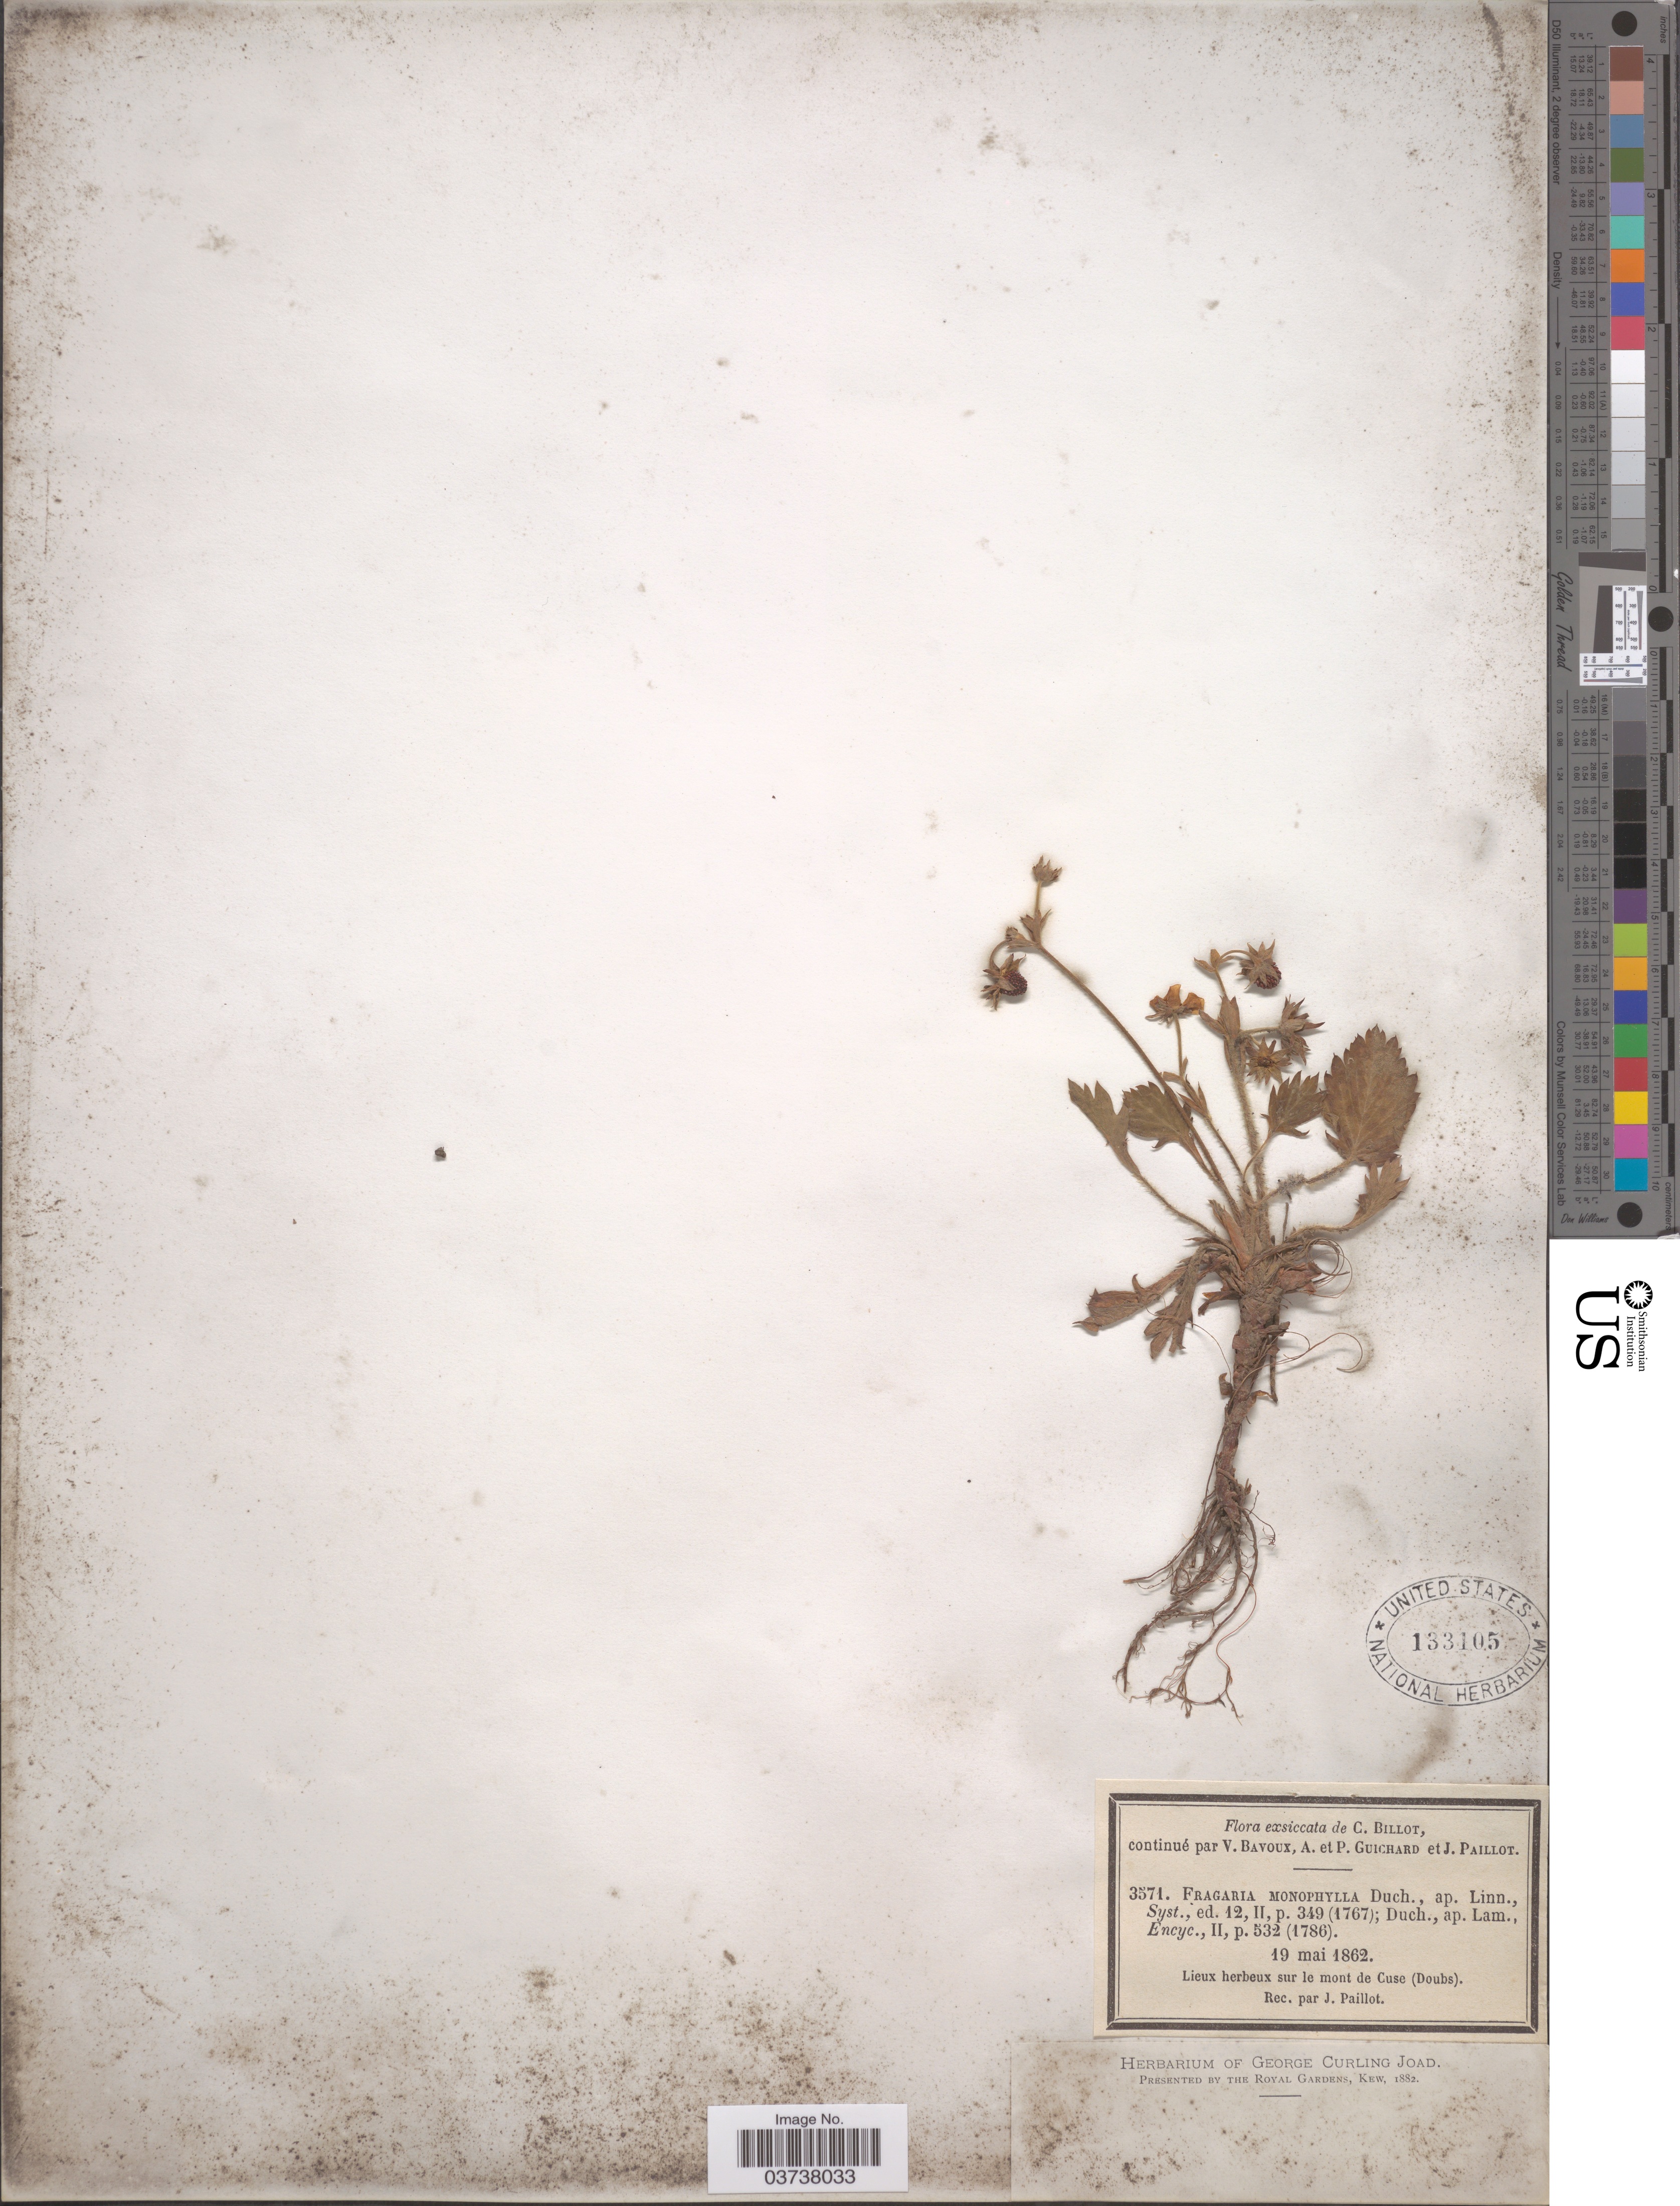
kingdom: Plantae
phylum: Tracheophyta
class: Magnoliopsida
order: Rosales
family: Rosaceae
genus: Fragaria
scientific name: Fragaria monophylla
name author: Duchesne ex Murray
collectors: C. Billot, Bavoux, V., Guichard, A., P. Guichard & J. Paillot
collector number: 3571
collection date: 1862-05-19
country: France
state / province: Bourgogne-Franche-Comté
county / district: Doubs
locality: Lieux herbeux sur le mont de Cuse (Doubs).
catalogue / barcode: US 133105